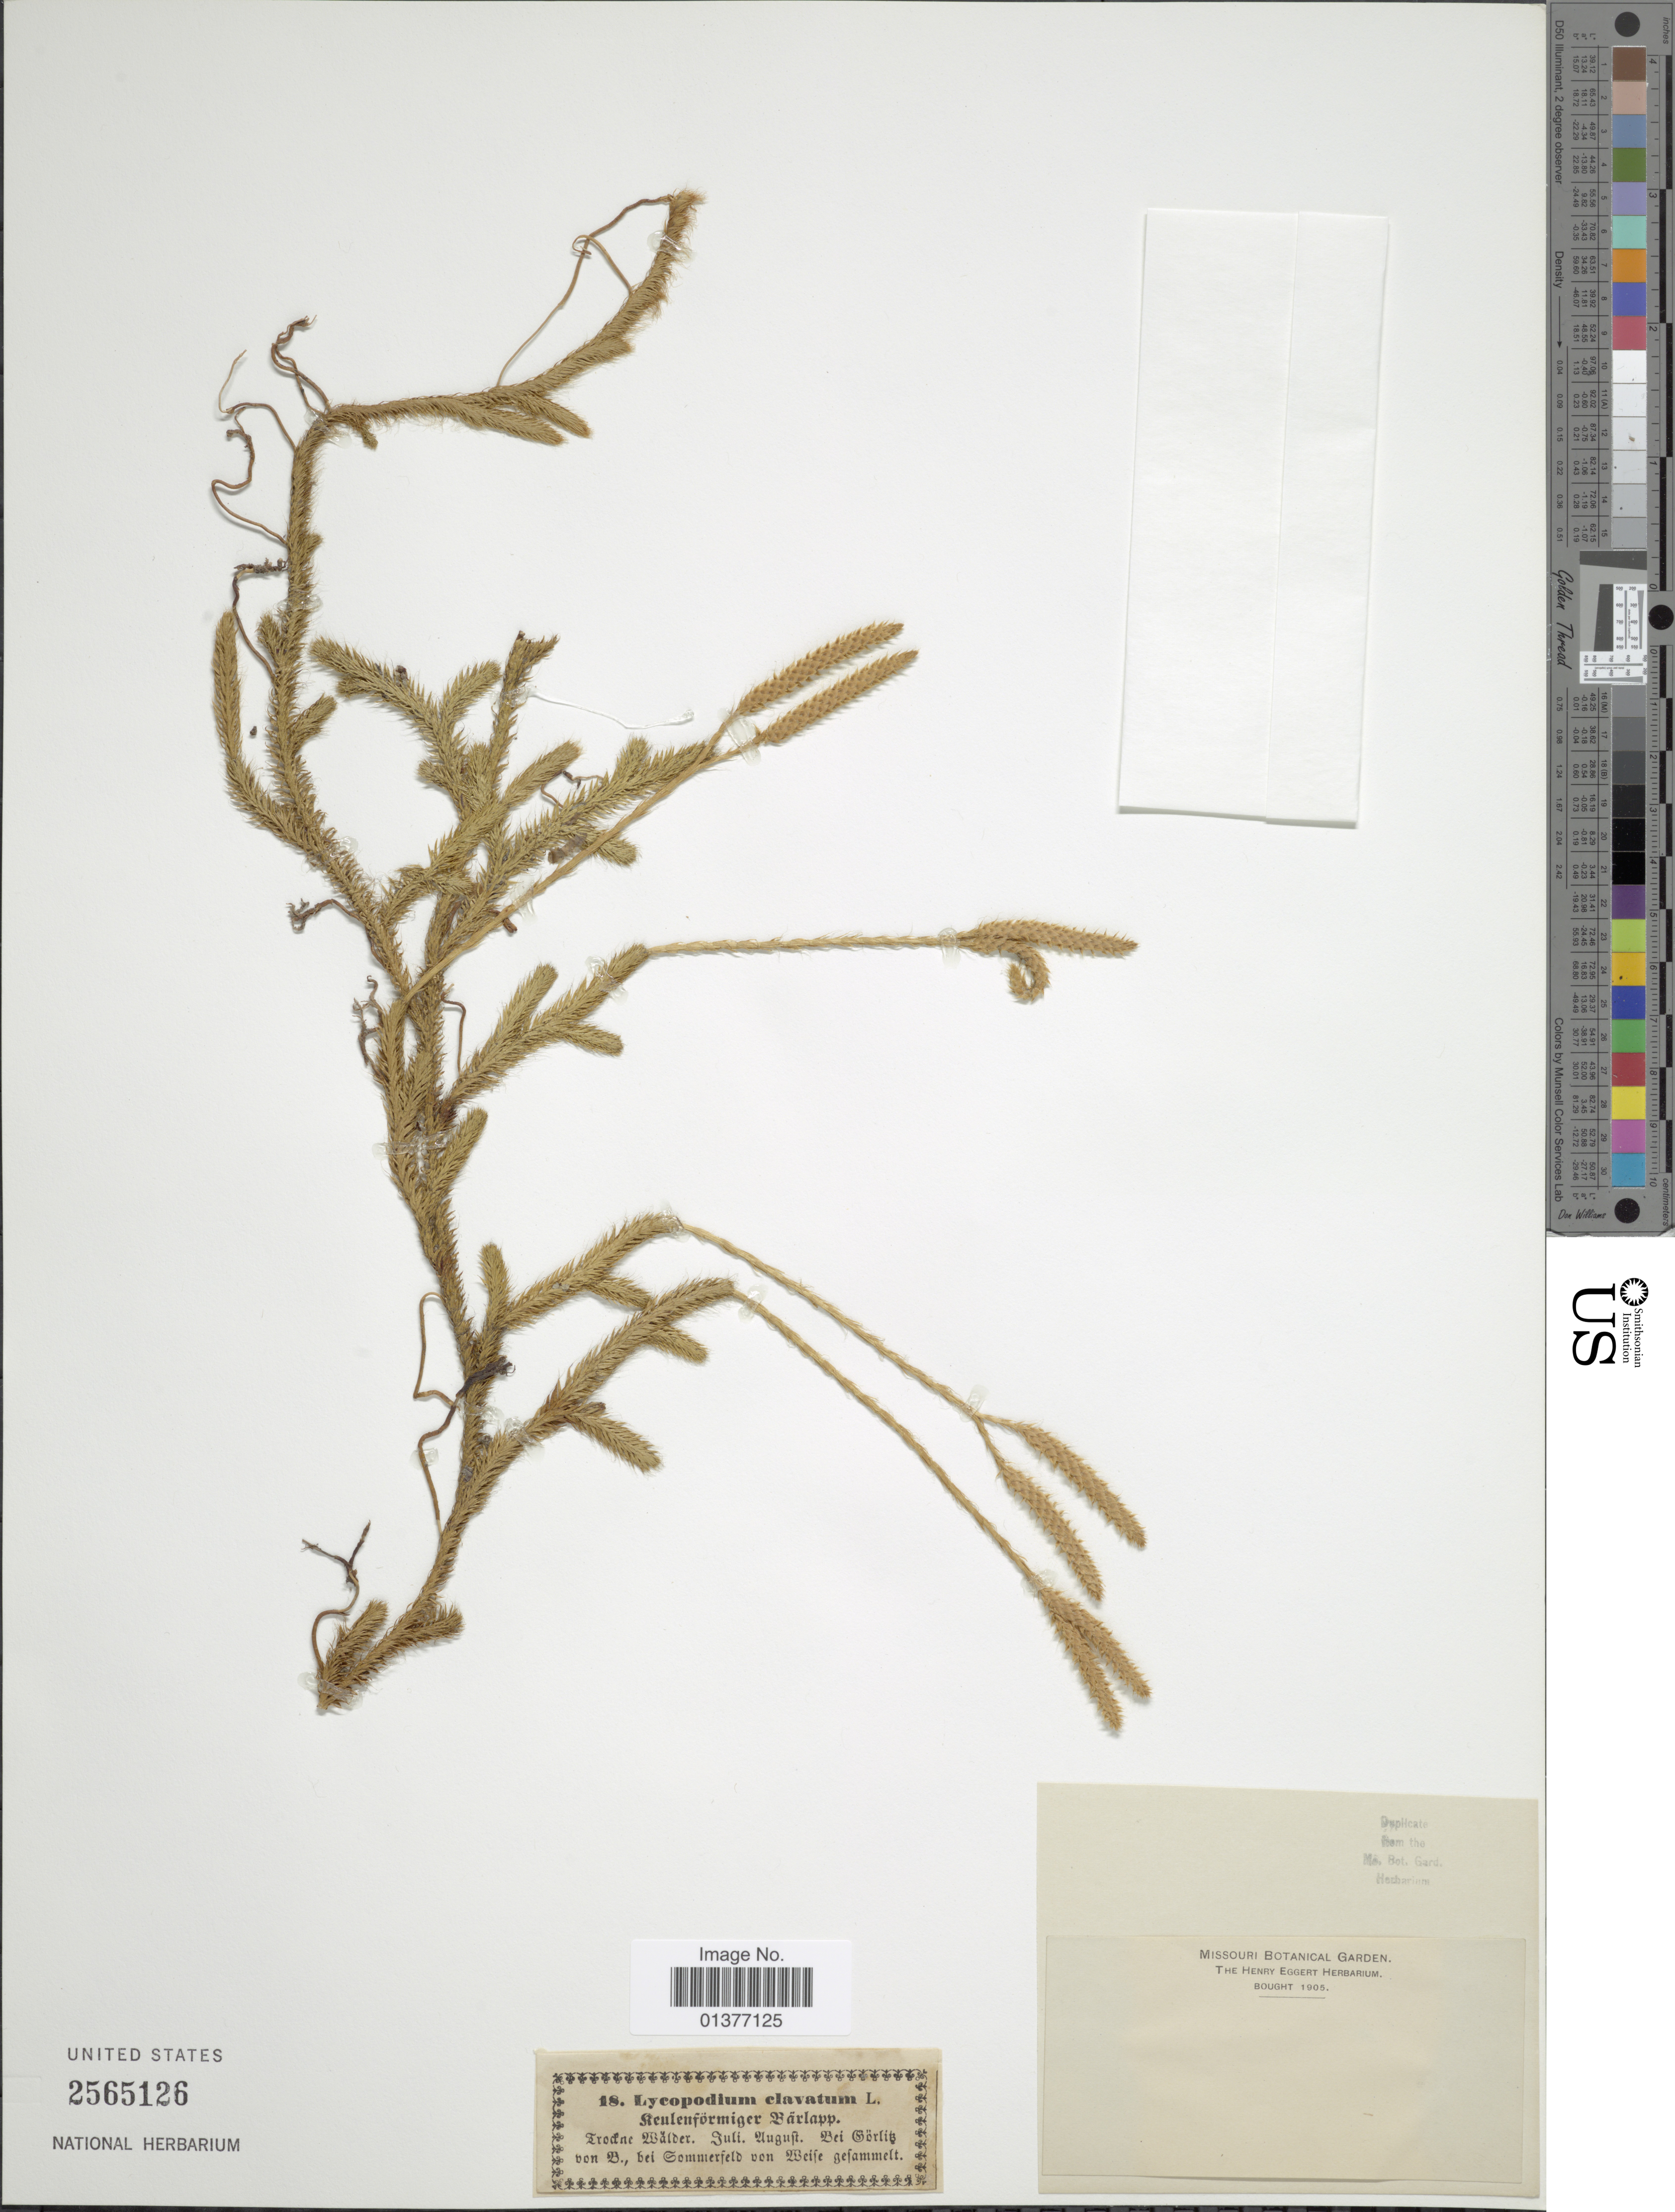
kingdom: Plantae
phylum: Tracheophyta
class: Lycopodiopsida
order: Lycopodiales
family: Lycopodiaceae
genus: Lycopodium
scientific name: Lycopodium clavatum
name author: L.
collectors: Missouri Botanical Garden (MO)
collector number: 18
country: Germany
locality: Trockne Walder, Bei Gorliß von B., bei Sommerfeld von Weise gesammelt.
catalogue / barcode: US 2565126